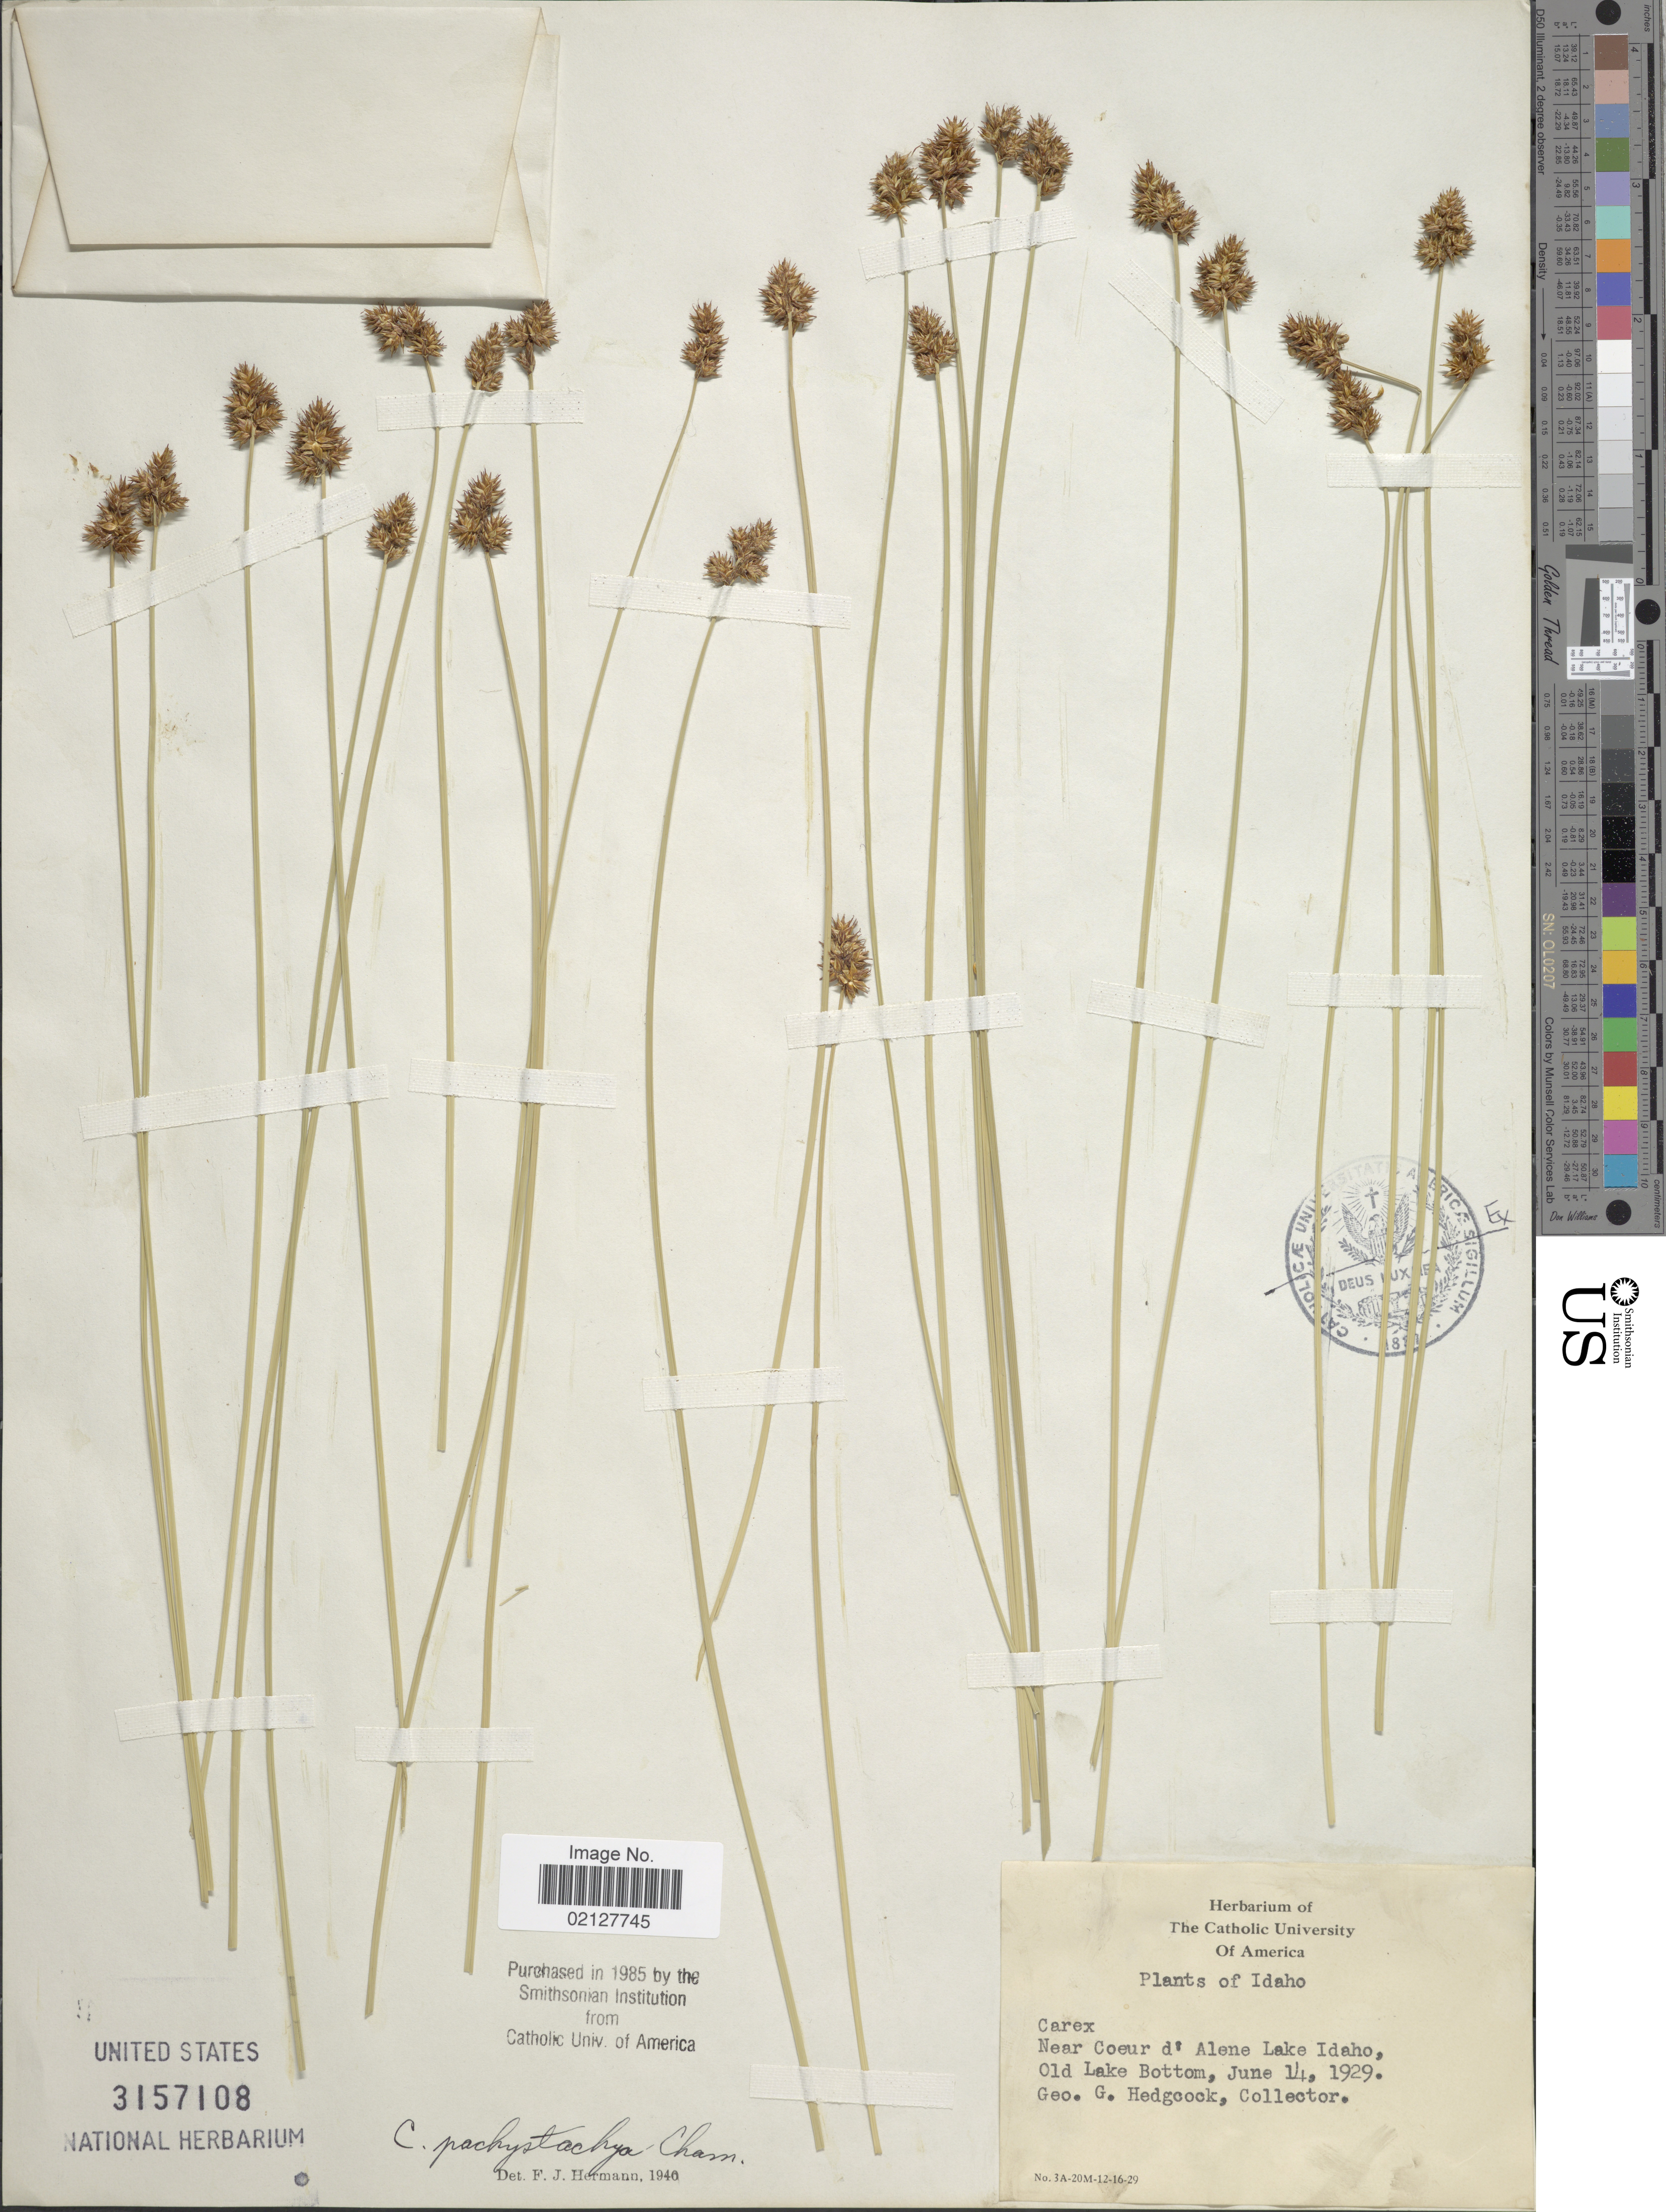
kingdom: Plantae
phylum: Tracheophyta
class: Liliopsida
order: Poales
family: Cyperaceae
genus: Carex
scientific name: Carex pachystachya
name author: Cham. ex Steud.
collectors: G. Hedgcock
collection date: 1929-06-14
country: United States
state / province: Idaho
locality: Near Coeur d' Alene Lake Idaho, Old Lake Bottom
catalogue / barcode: US 3157108